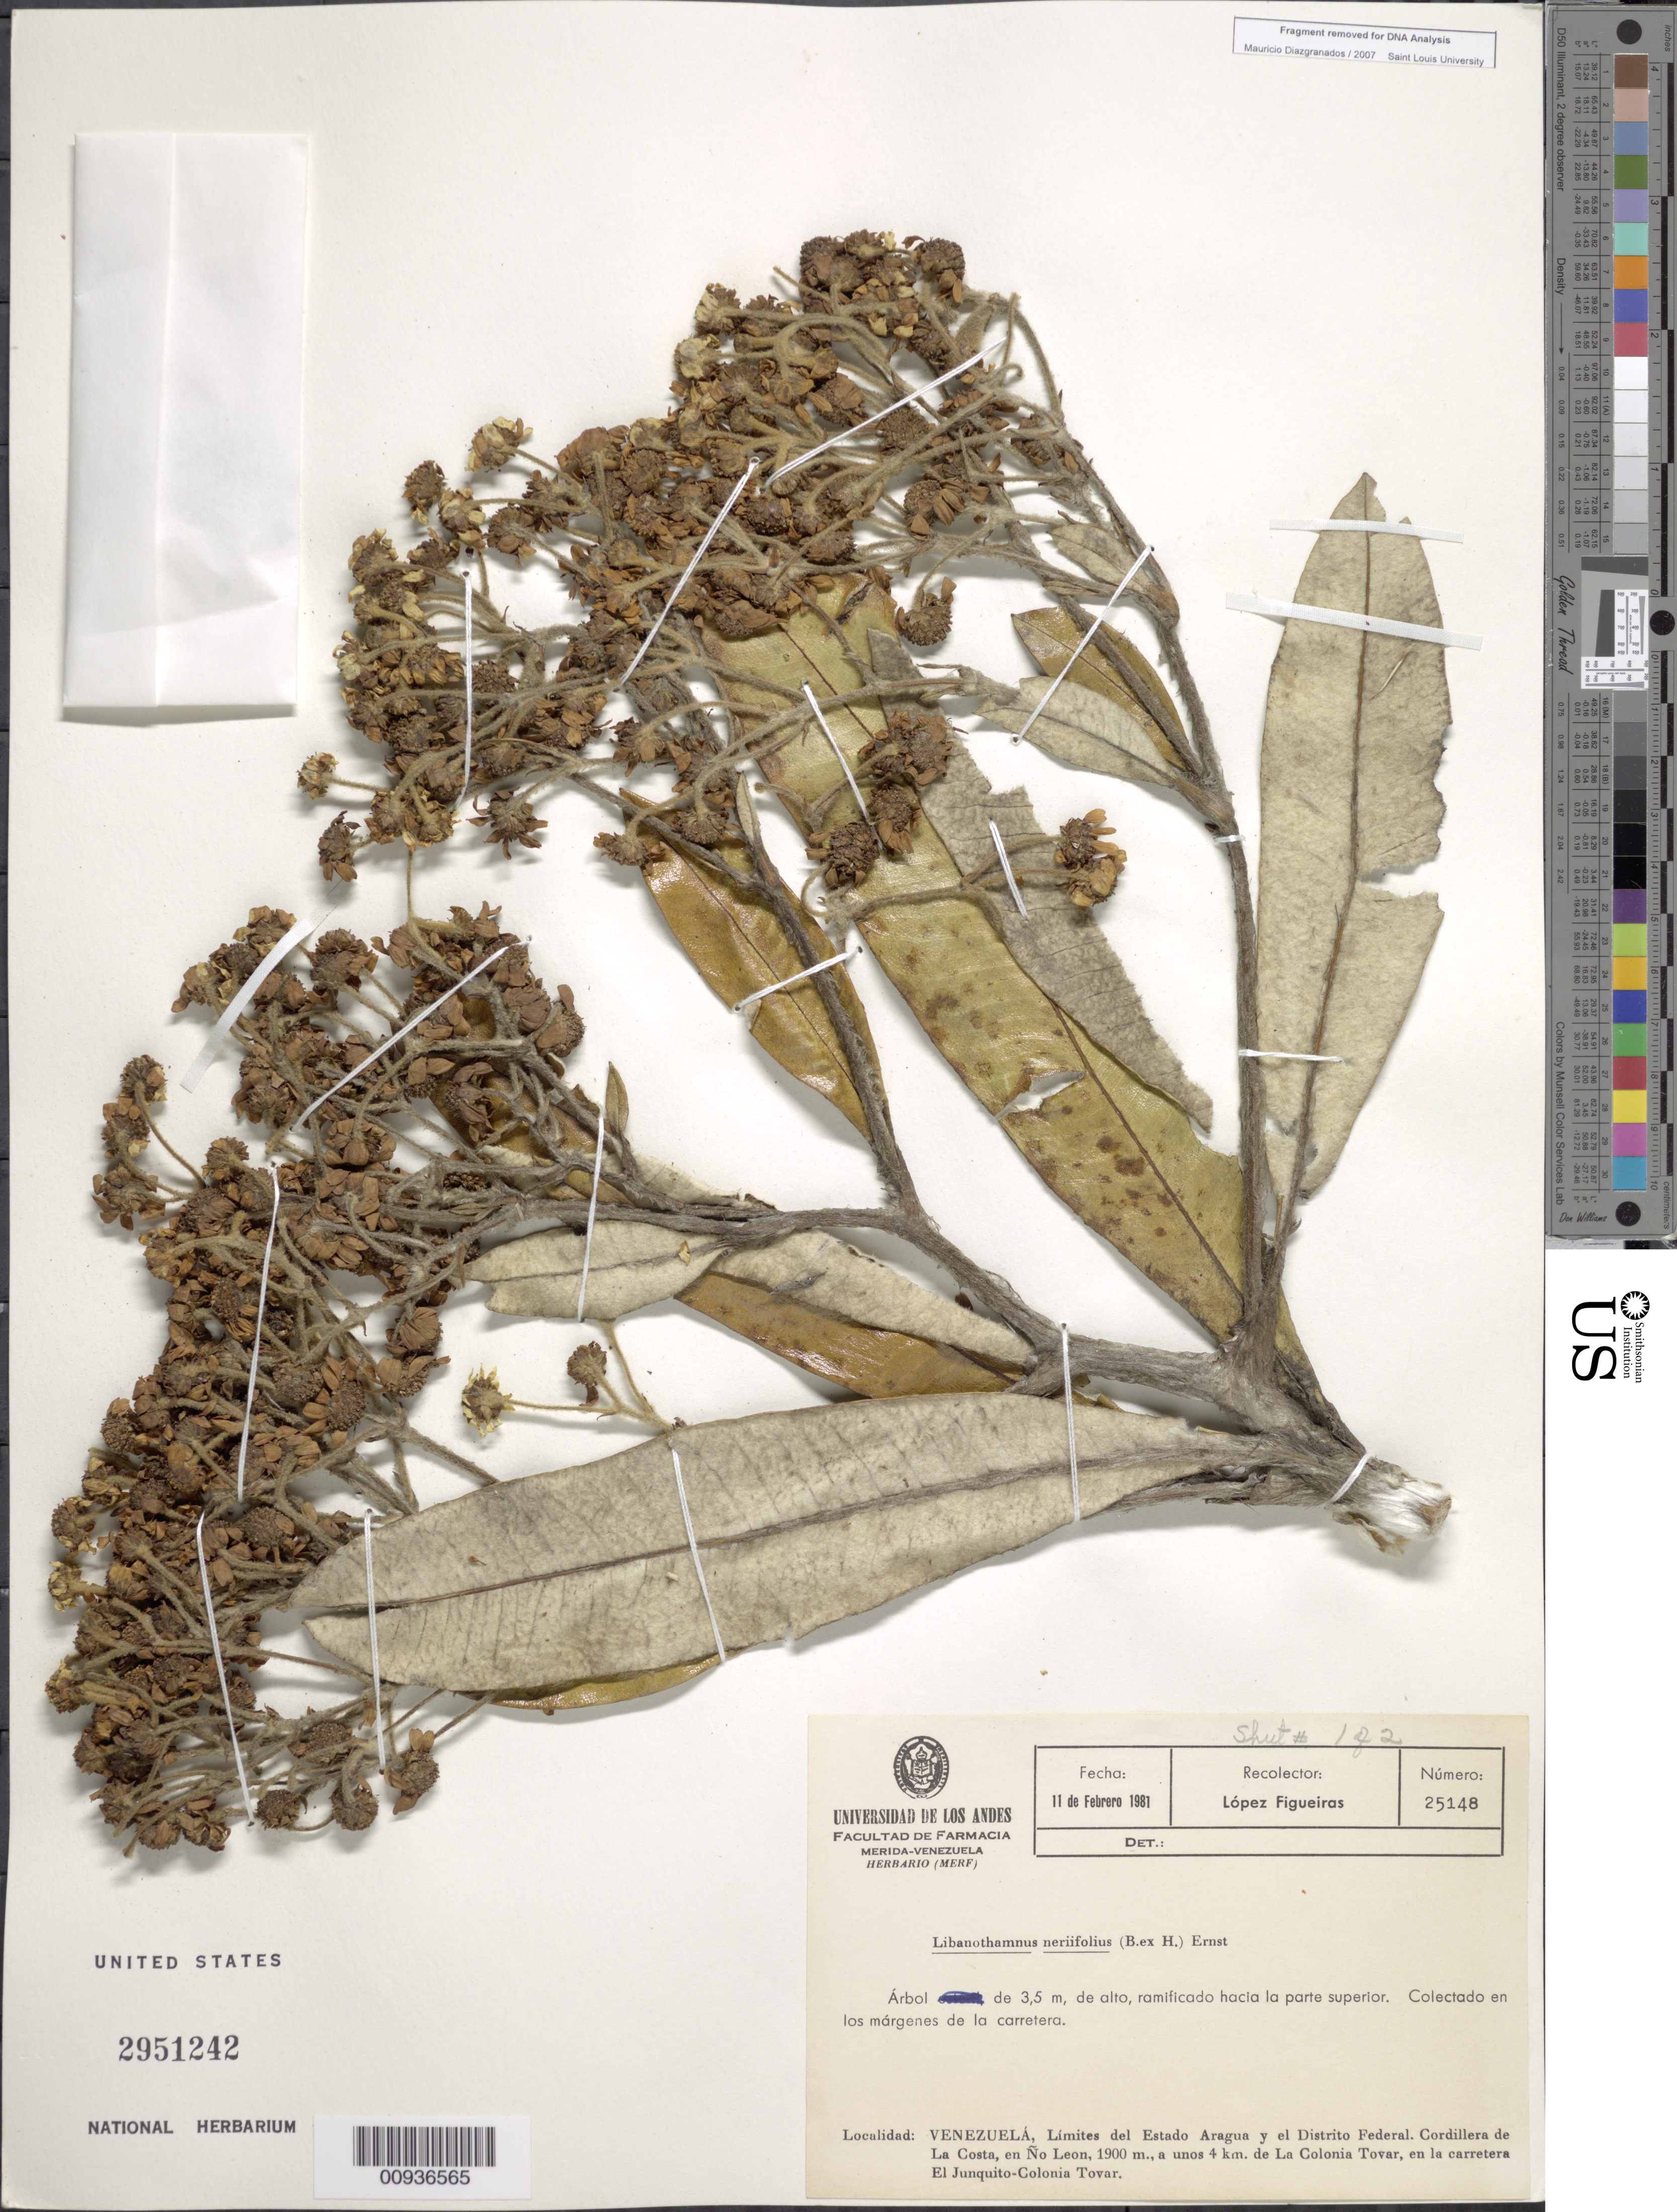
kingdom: Plantae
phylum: Tracheophyta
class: Magnoliopsida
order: Asterales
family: Asteraceae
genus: Libanothamnus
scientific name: Libanothamnus neriifolius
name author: (Sch. Bip. ex Wedd.) Ernst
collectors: M. López Figueiras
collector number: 25148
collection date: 1981-02-11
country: Venezuela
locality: Límites del Estado Ara gua y el Distrito Federal. Cordillera de La Costa, en Ño Leon, aunos 4 km de la Colonia Tovar, en la carrtera El Junquito-Colonia Tovar.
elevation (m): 1900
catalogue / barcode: US 2951242